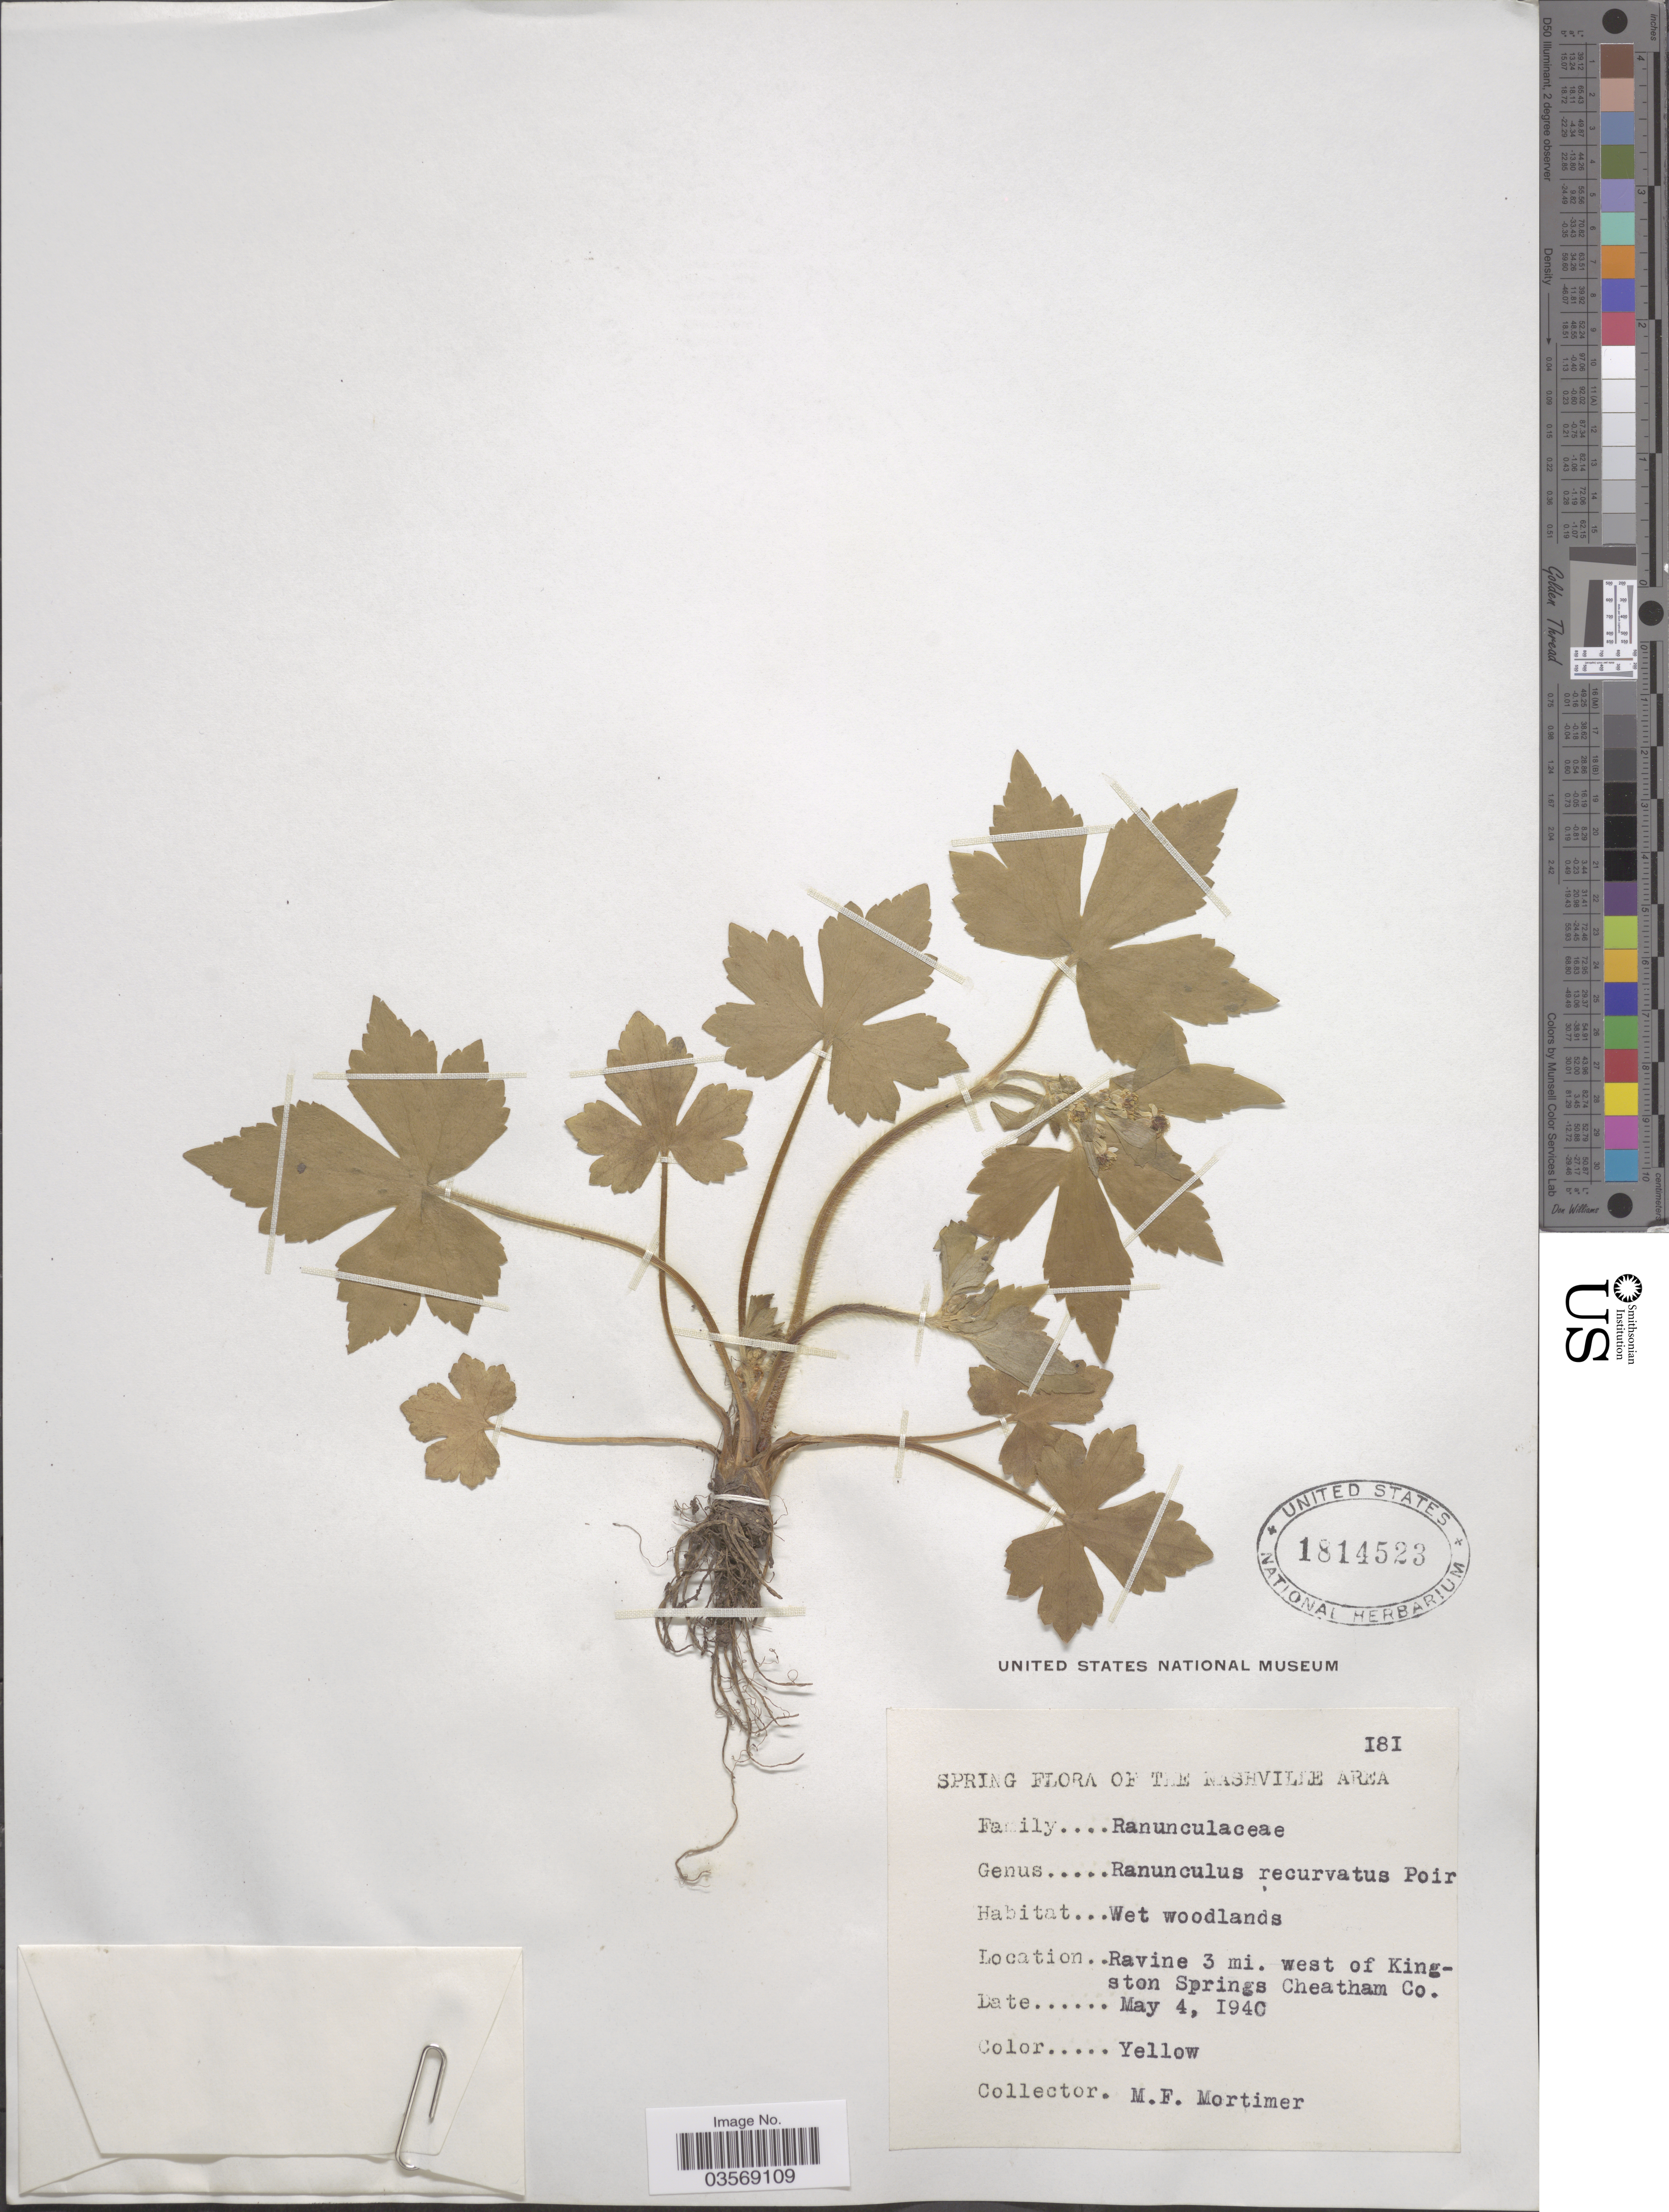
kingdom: Plantae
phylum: Tracheophyta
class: Magnoliopsida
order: Ranunculales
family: Ranunculaceae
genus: Ranunculus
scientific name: Ranunculus recurvatus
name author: Poir.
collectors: M. Mortimer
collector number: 181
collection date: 1940-05-04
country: United States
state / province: Tennessee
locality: The Nashville Area. Ravine 3 mi. west of Kingston Springs Cheatham Co.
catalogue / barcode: US 1814523